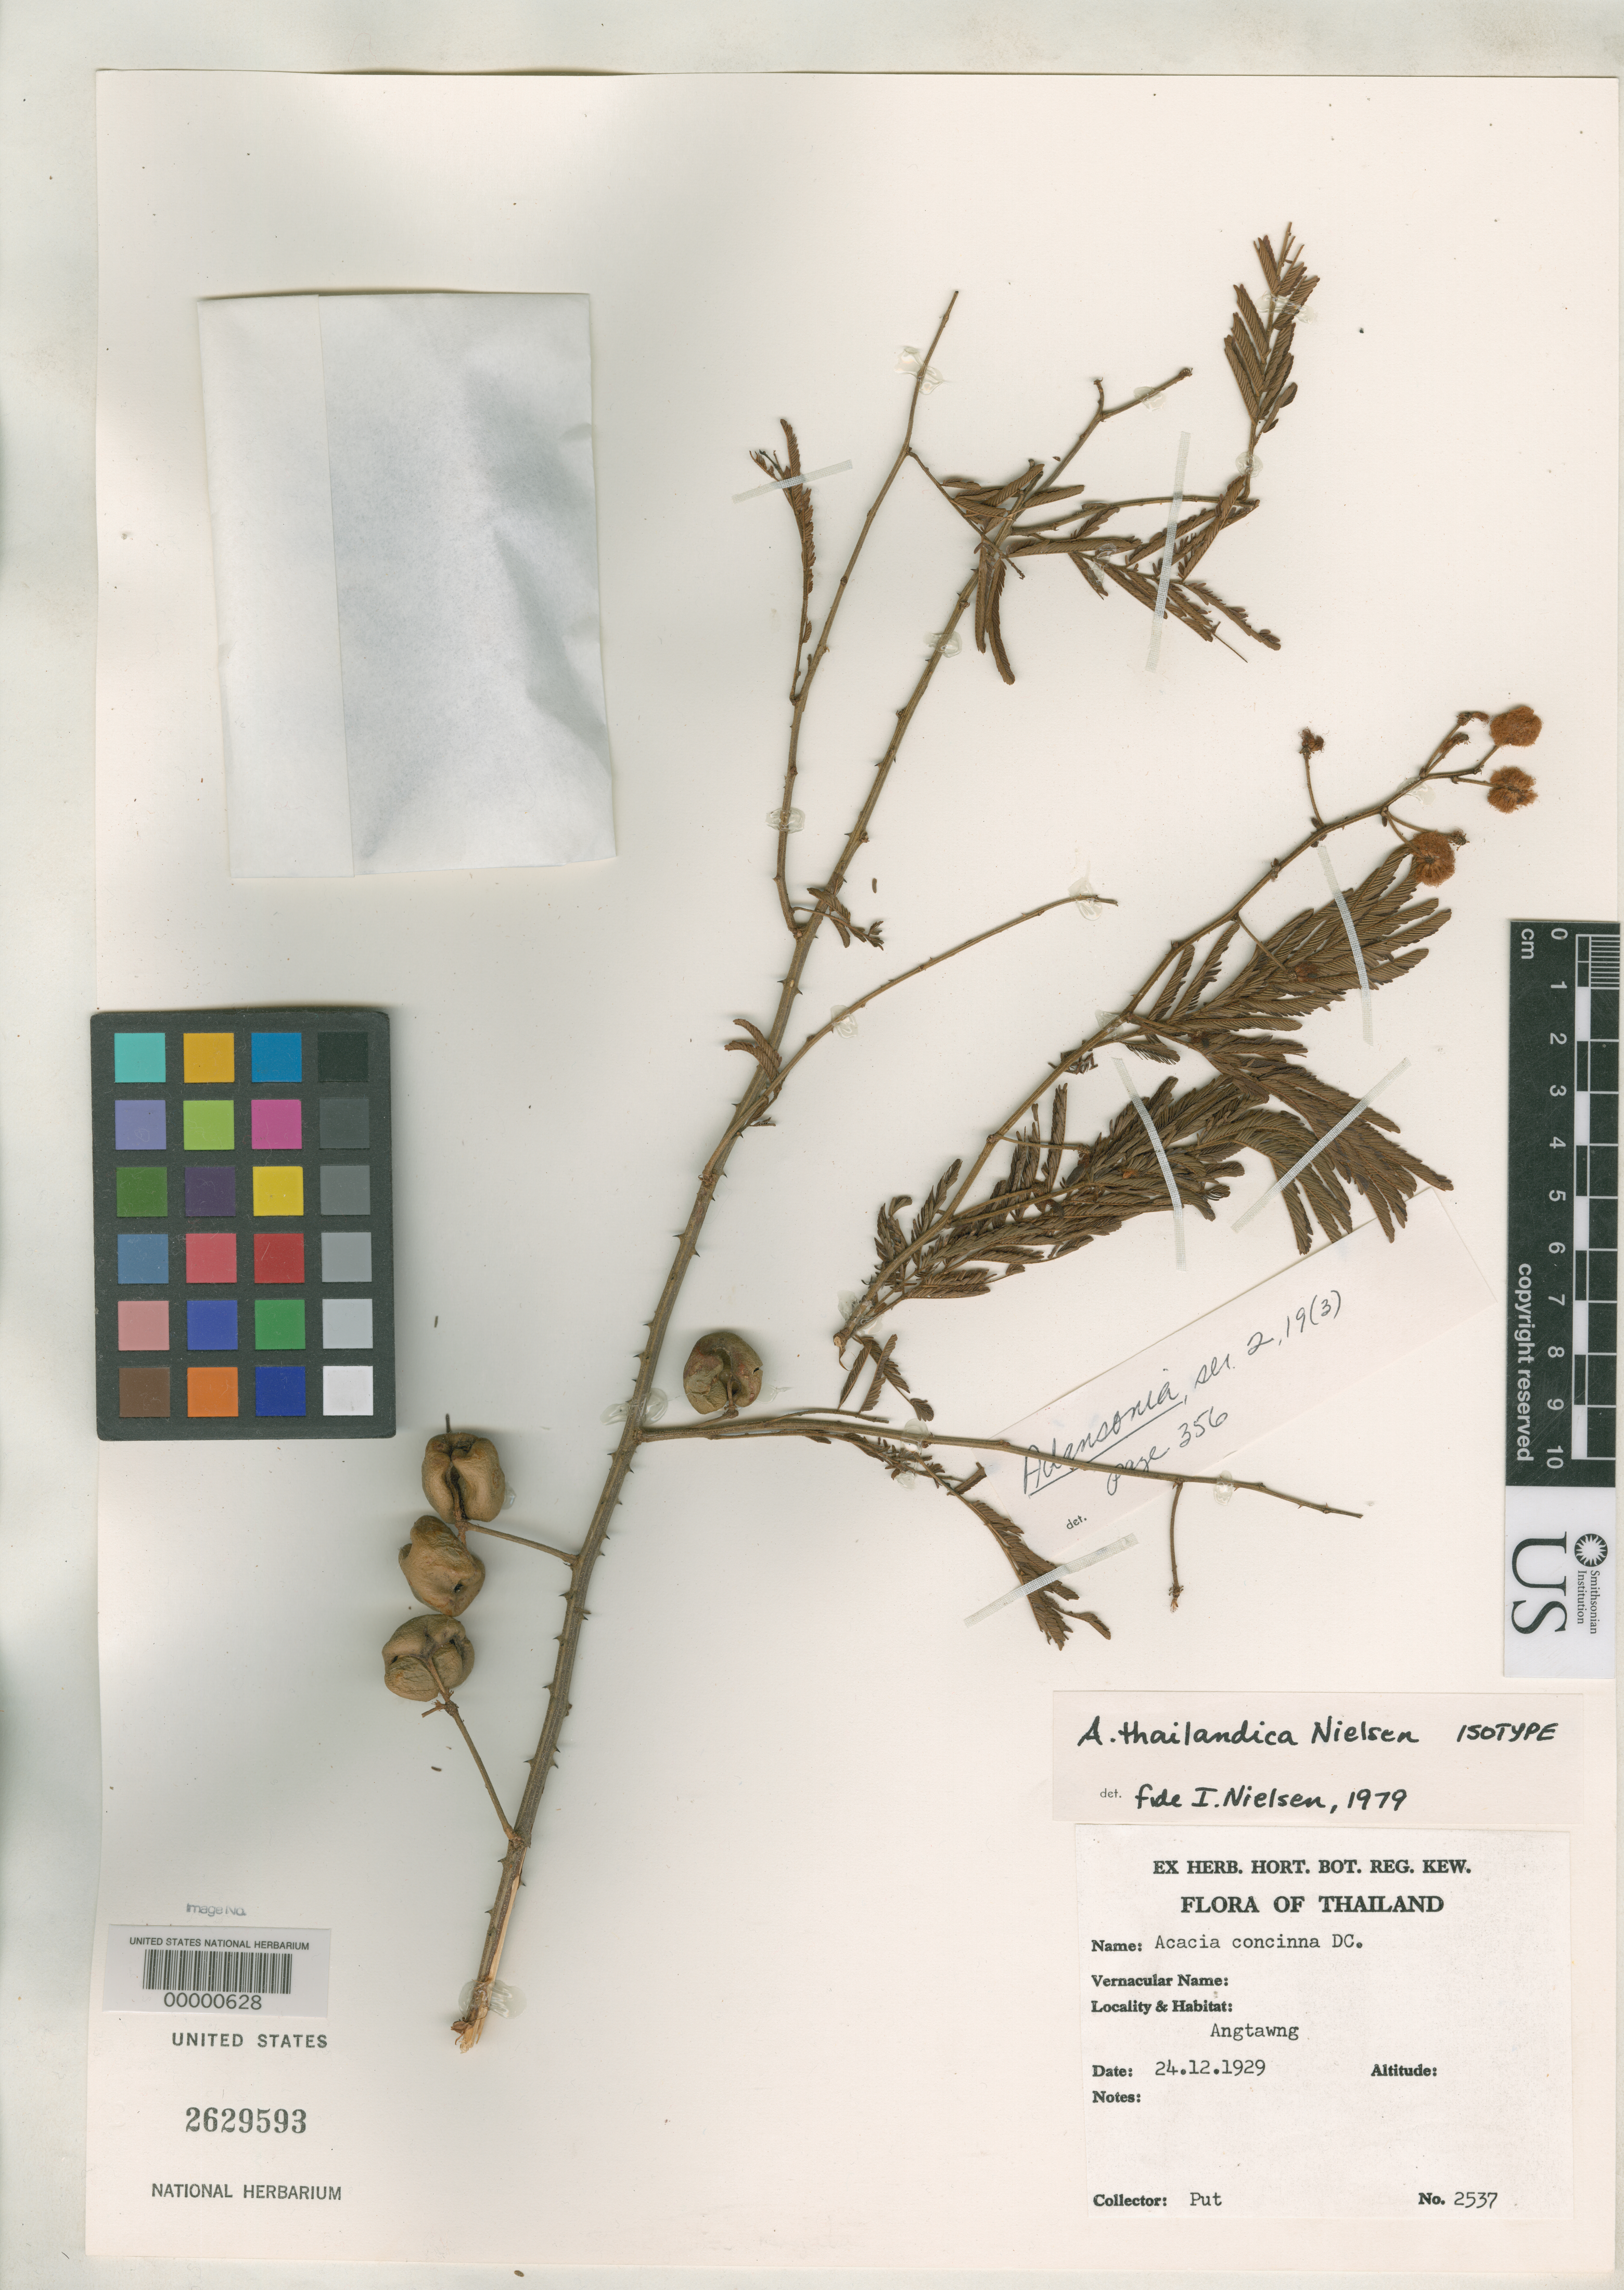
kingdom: Plantae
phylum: Tracheophyta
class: Magnoliopsida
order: Fabales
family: Fabaceae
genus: Acacia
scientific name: Acacia thailandica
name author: I.C. Nielsen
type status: Isotype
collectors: -. Put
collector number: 2537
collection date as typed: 24 Dec 1929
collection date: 1929-12-24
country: Thailand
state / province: Central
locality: Angtawng (Ang Thong).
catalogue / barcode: US 2629593